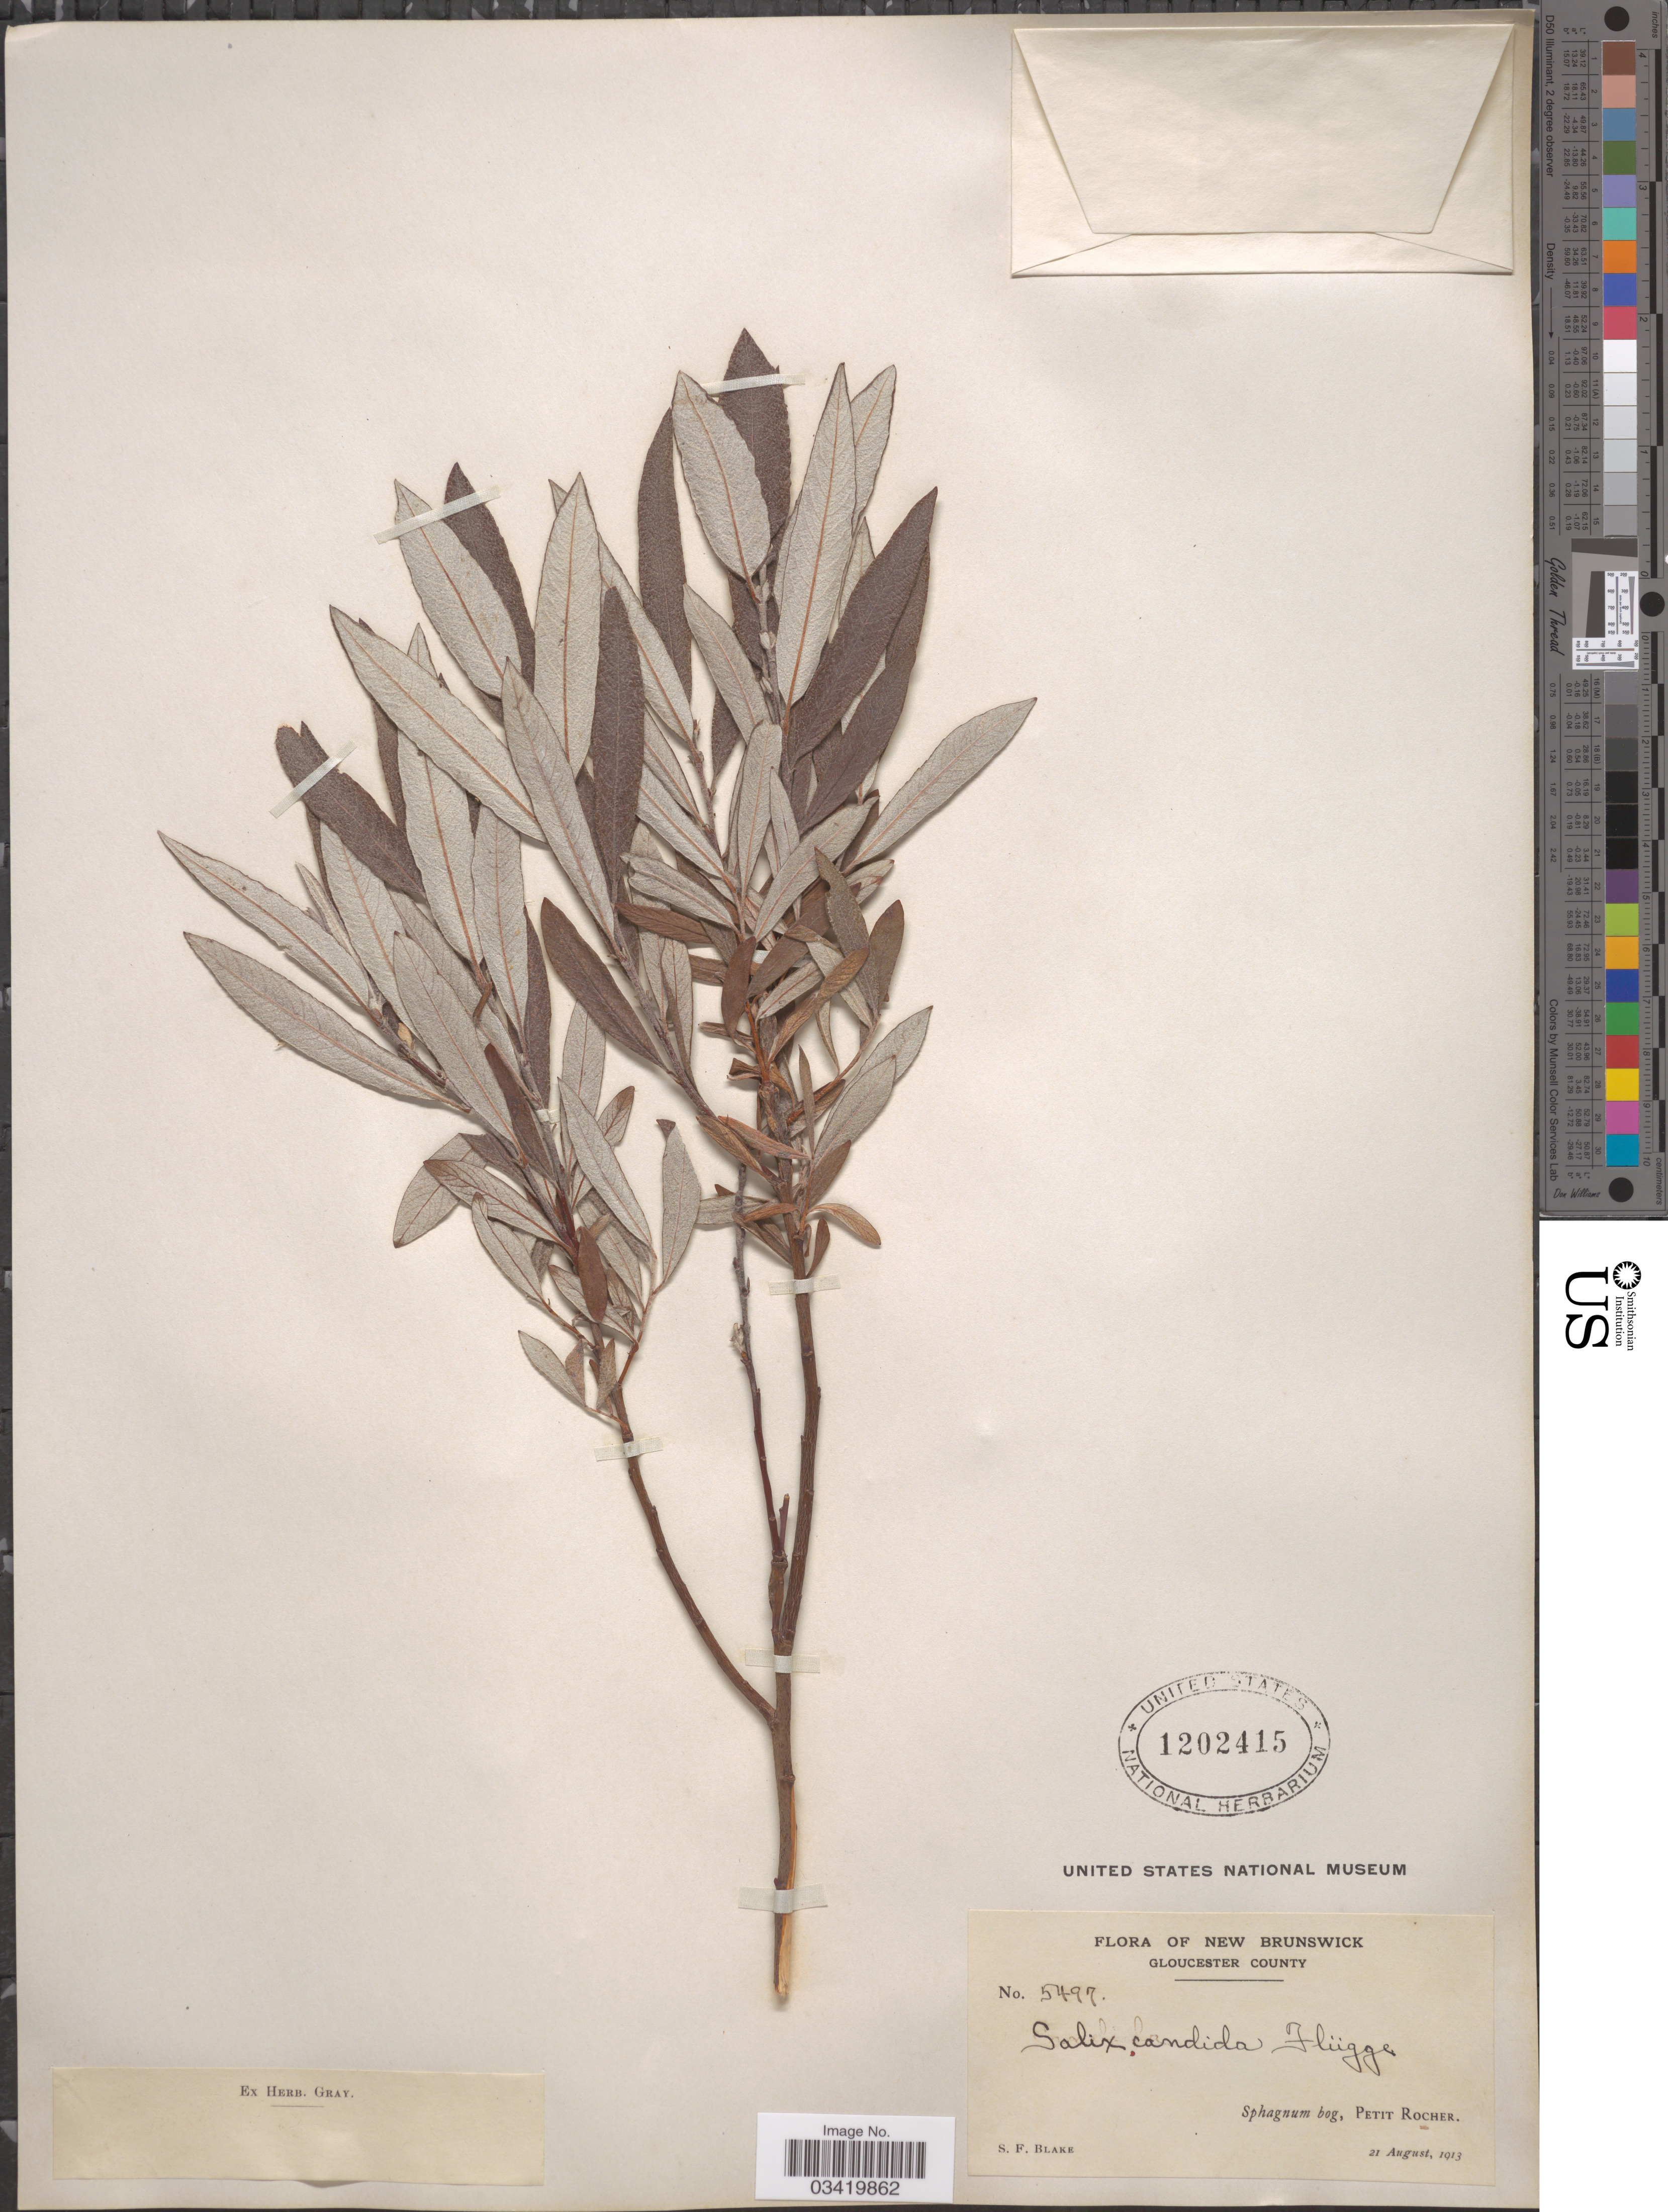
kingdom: Plantae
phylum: Tracheophyta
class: Magnoliopsida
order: Malpighiales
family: Salicaceae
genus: Salix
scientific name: Salix candida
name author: Flüggé ex Willd.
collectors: S. Blake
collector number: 5497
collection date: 1913-08-21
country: Canada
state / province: New Brunswick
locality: Gloucester County. Petit Rocher.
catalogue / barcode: US 1202415